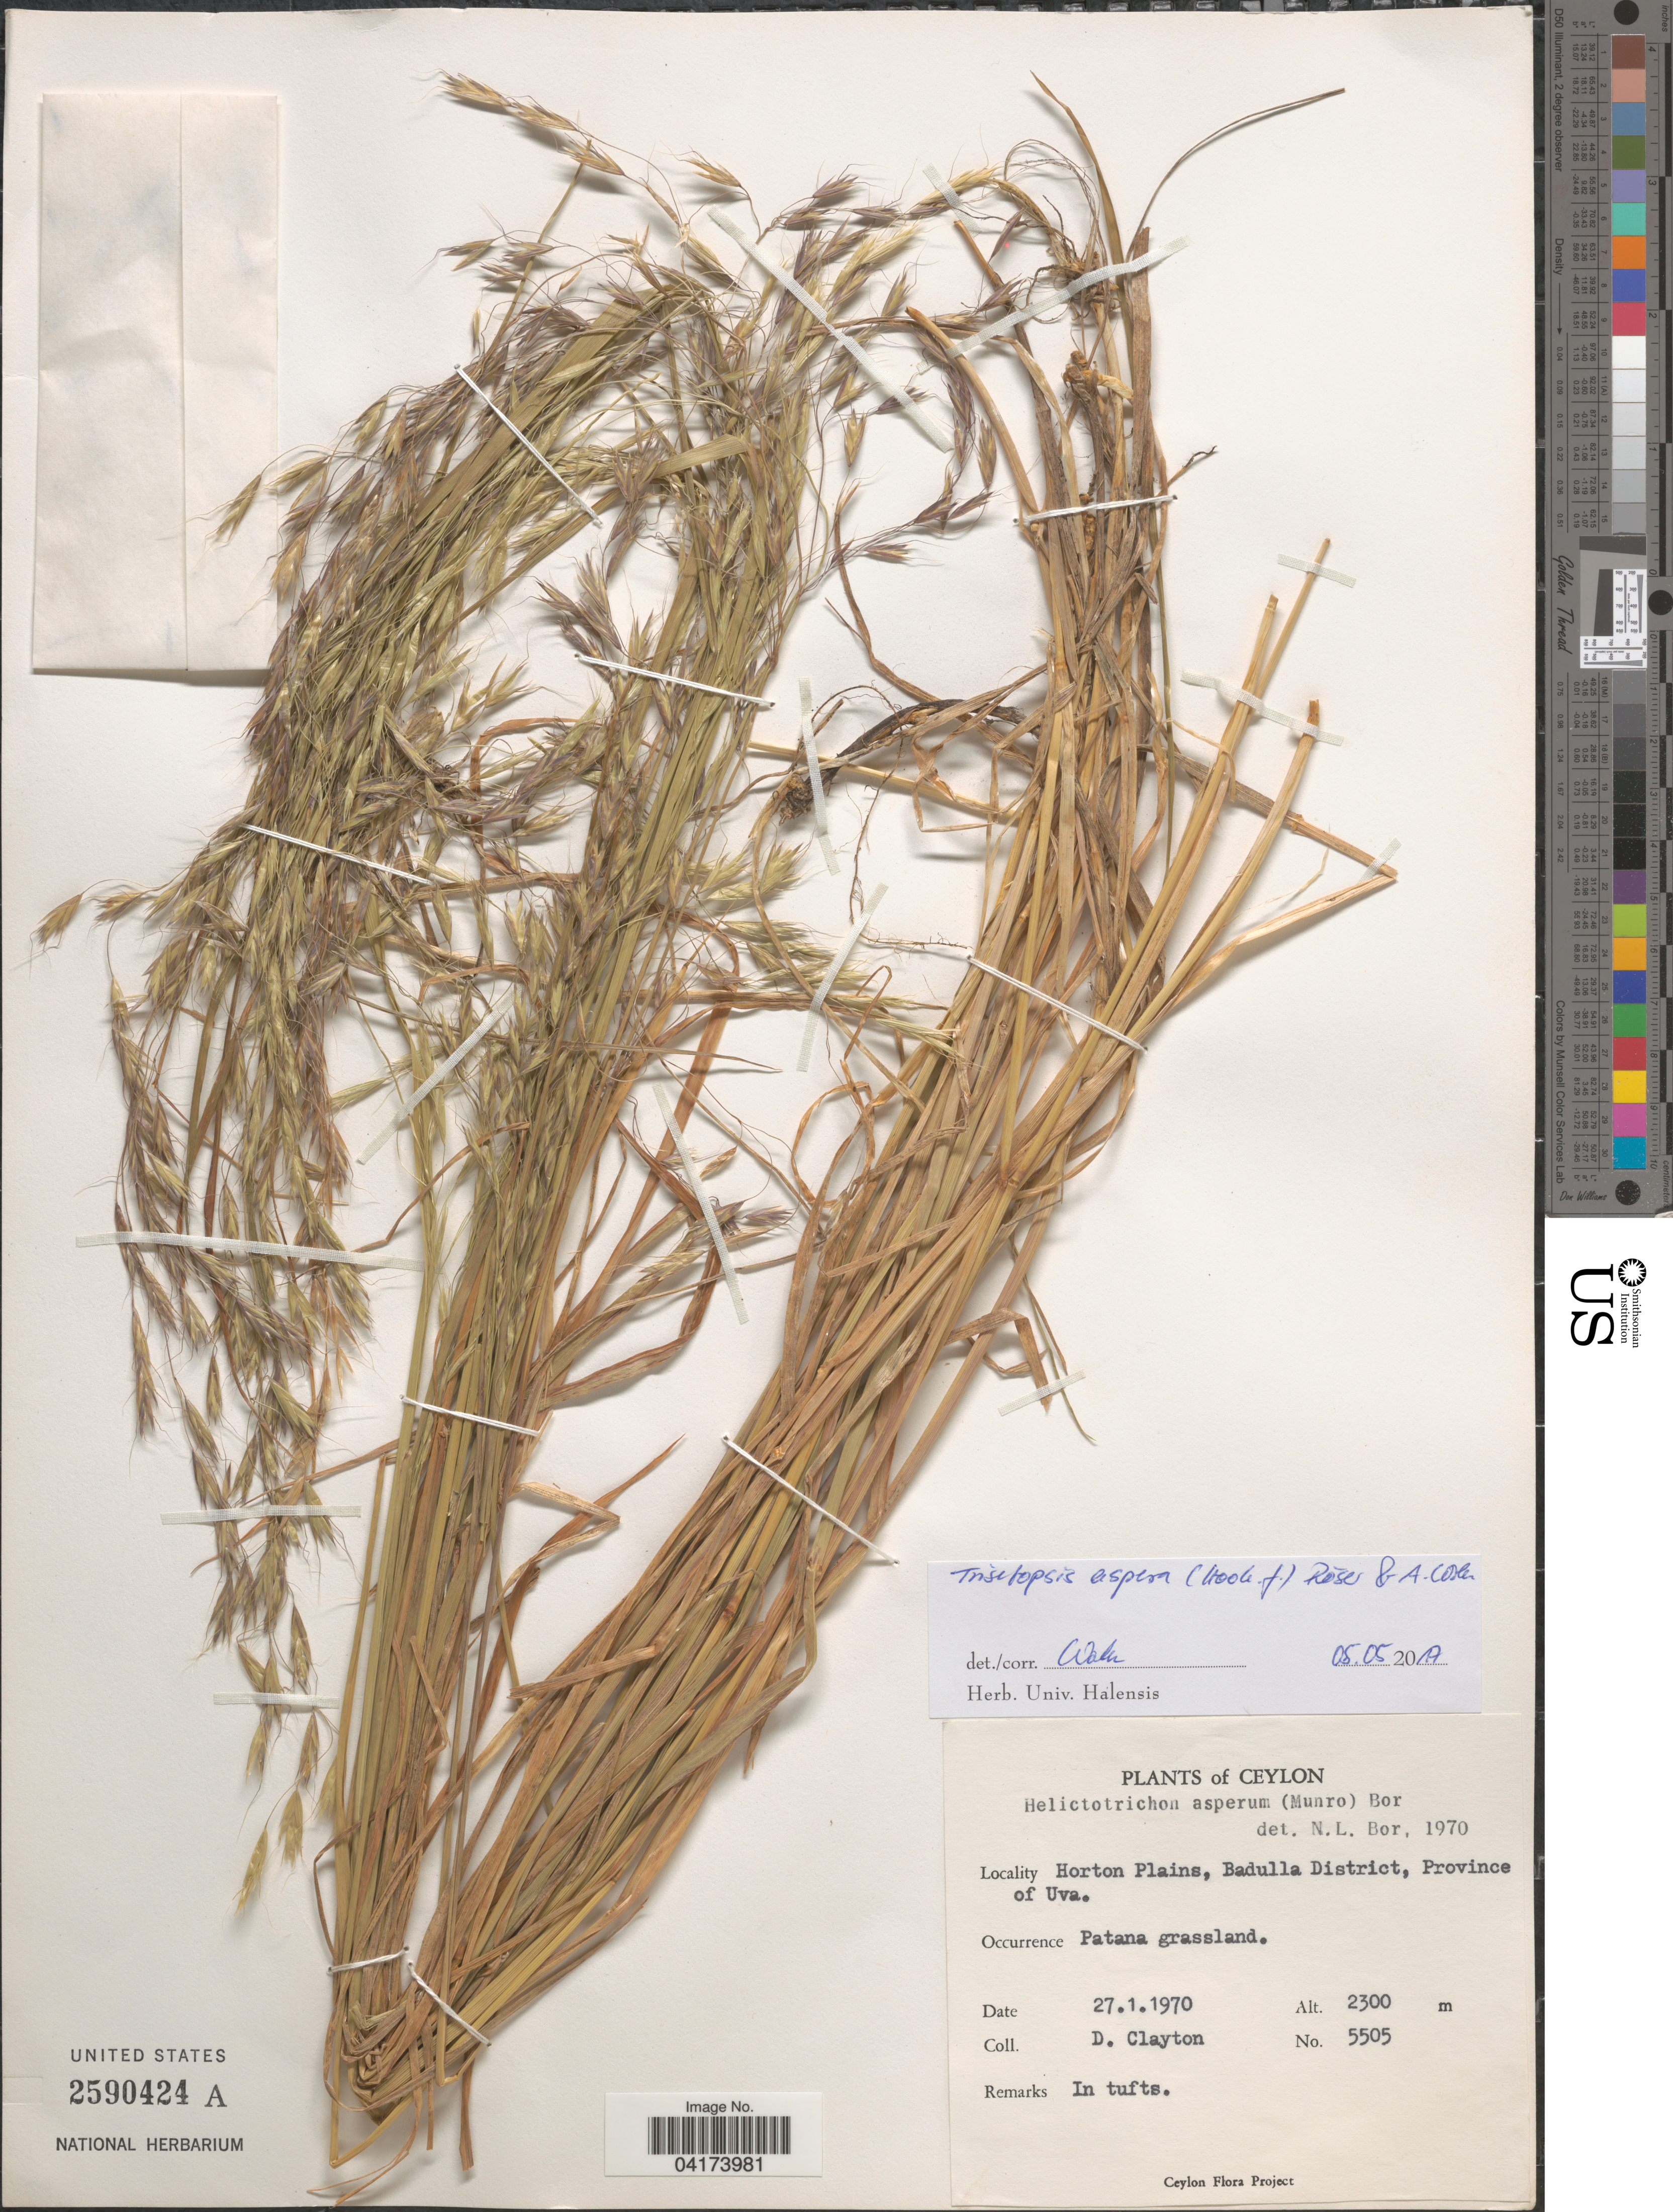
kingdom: Plantae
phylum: Tracheophyta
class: Liliopsida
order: Poales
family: Poaceae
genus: Trisetopsis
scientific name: Trisetopsis aspera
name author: (Thwaites ex Munro) Röser & Wölk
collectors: D. Clayton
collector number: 5505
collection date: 1970-01-27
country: Sri Lanka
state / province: Uva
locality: Ceylon. Horton Plains, Badulla District.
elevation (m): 2300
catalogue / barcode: US 2590424A